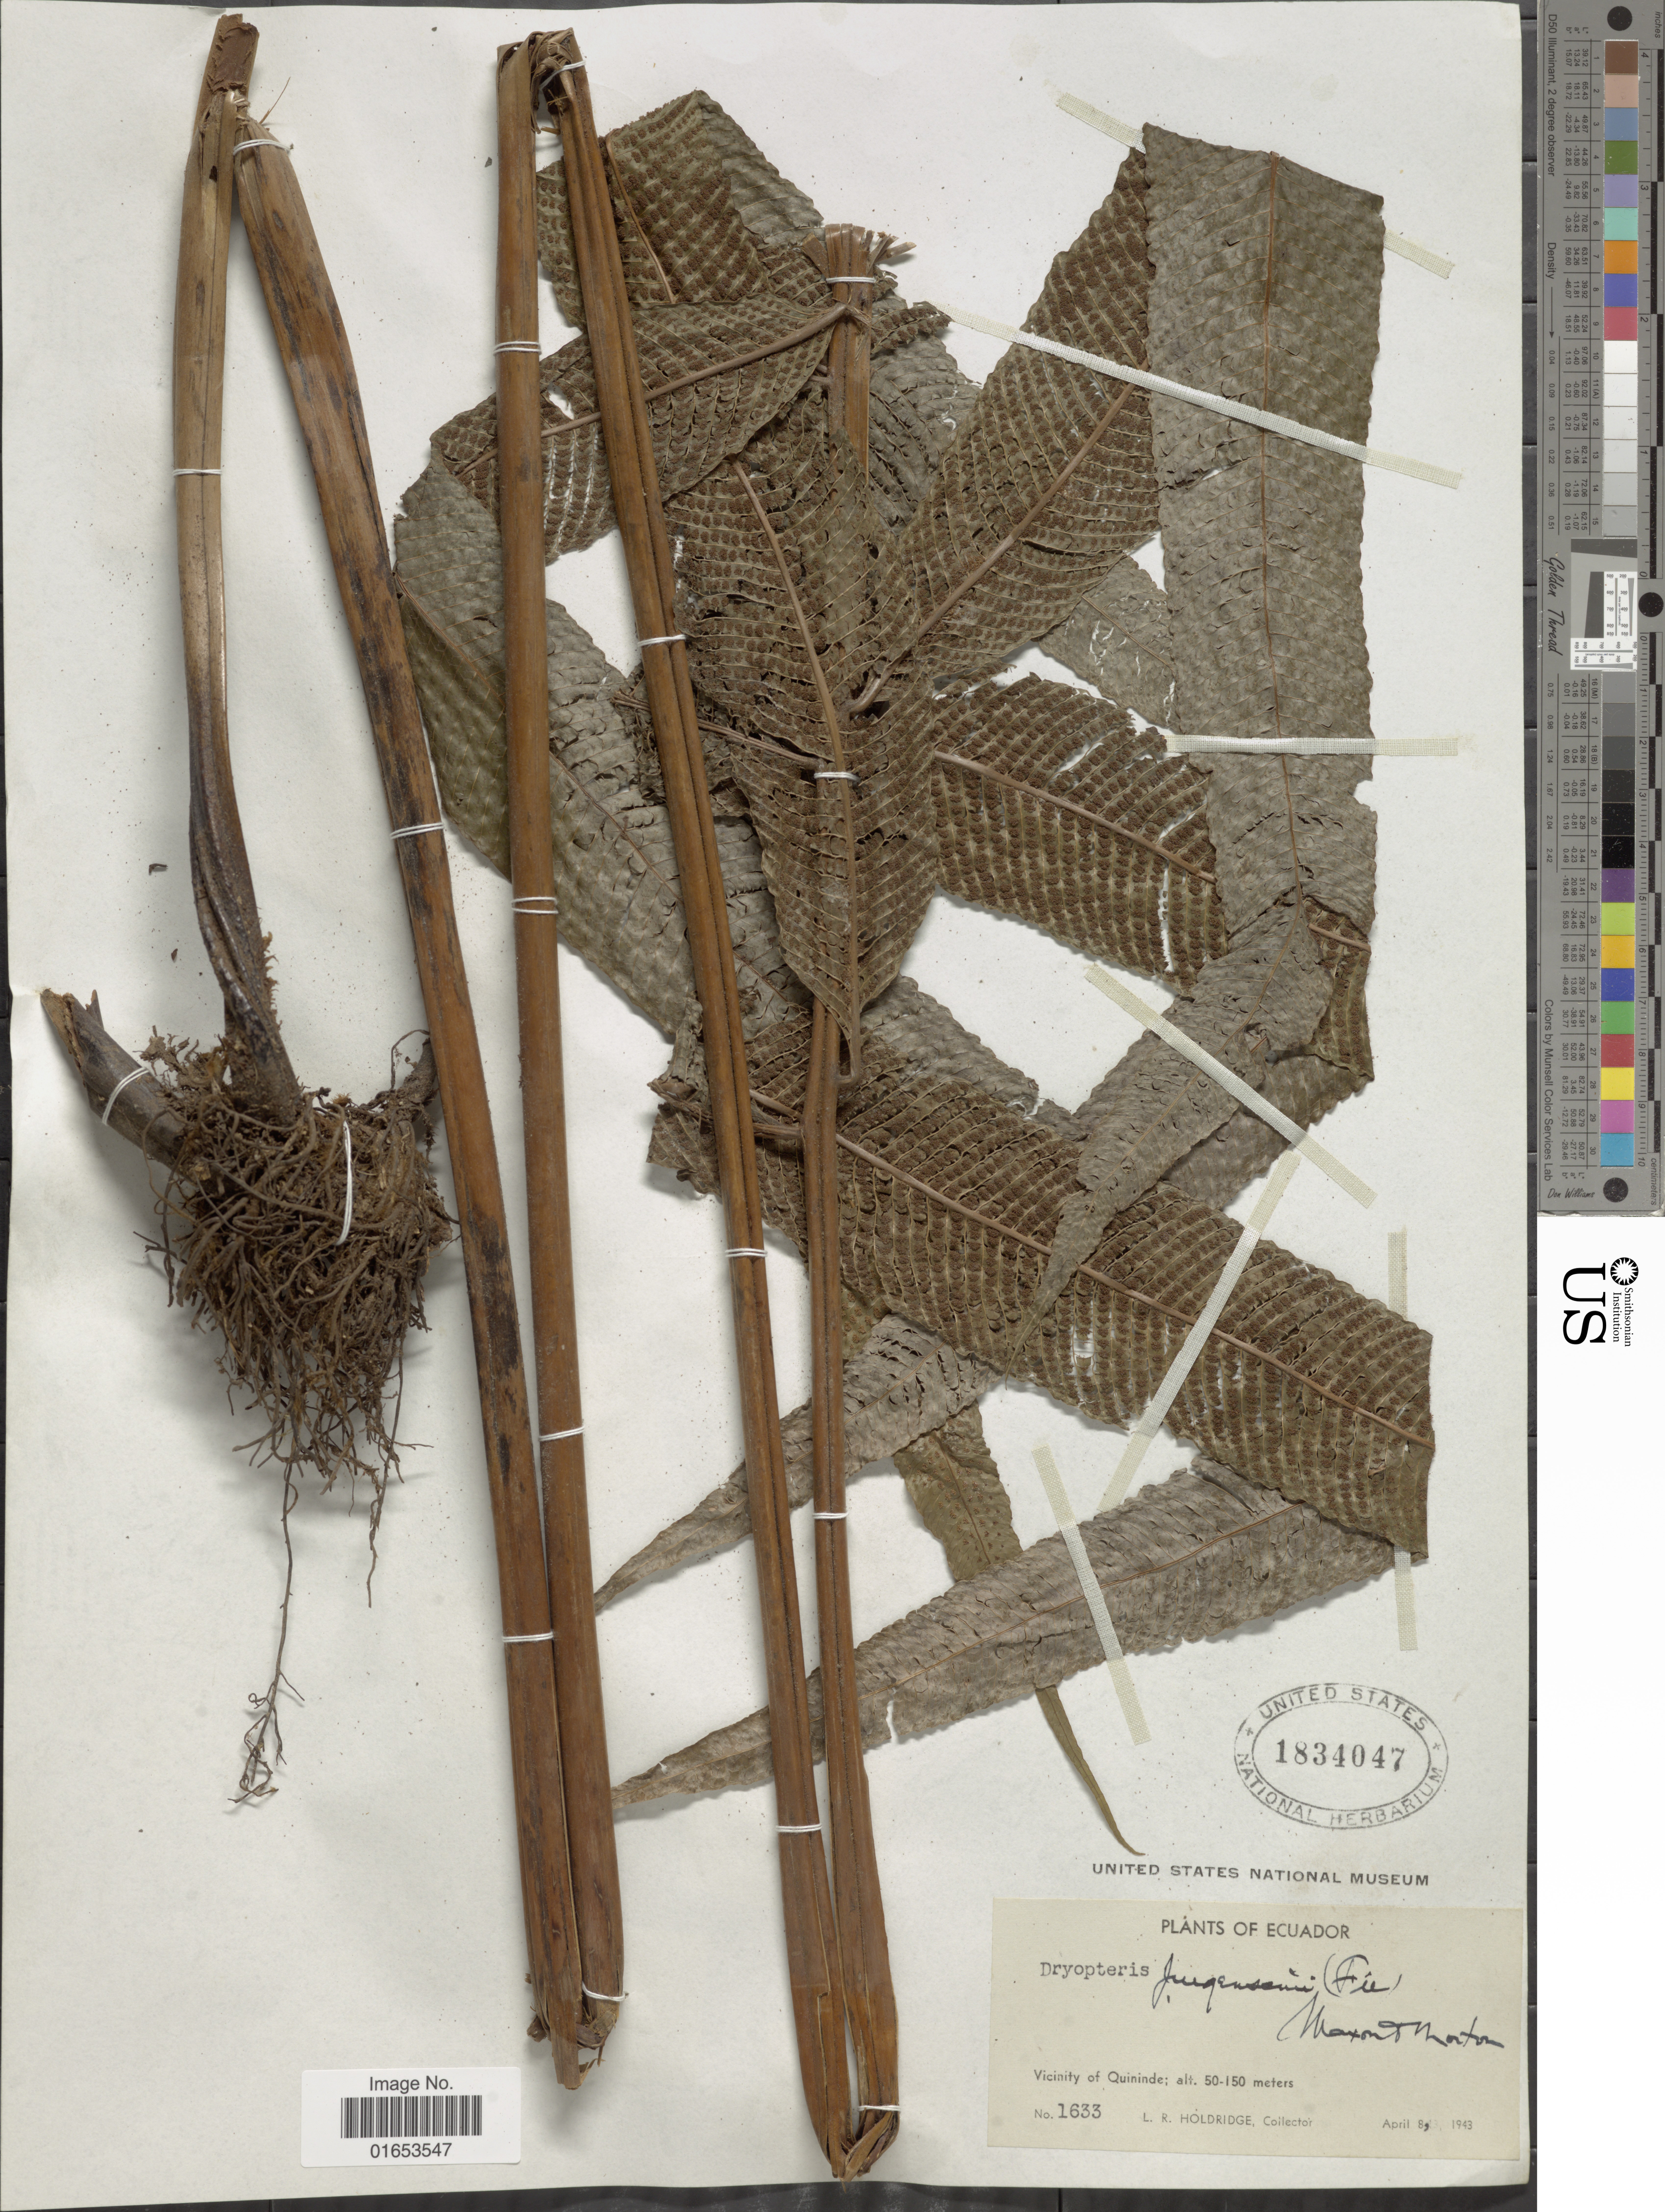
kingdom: Plantae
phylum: Tracheophyta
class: Polypodiopsida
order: Polypodiales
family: Thelypteridaceae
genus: Meniscium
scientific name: Meniscium falcatum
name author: Liebm.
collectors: L. Holdridge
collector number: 1633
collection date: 1943-04-08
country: Ecuador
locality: Vicinity of Quininde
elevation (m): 50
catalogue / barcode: US 1834047